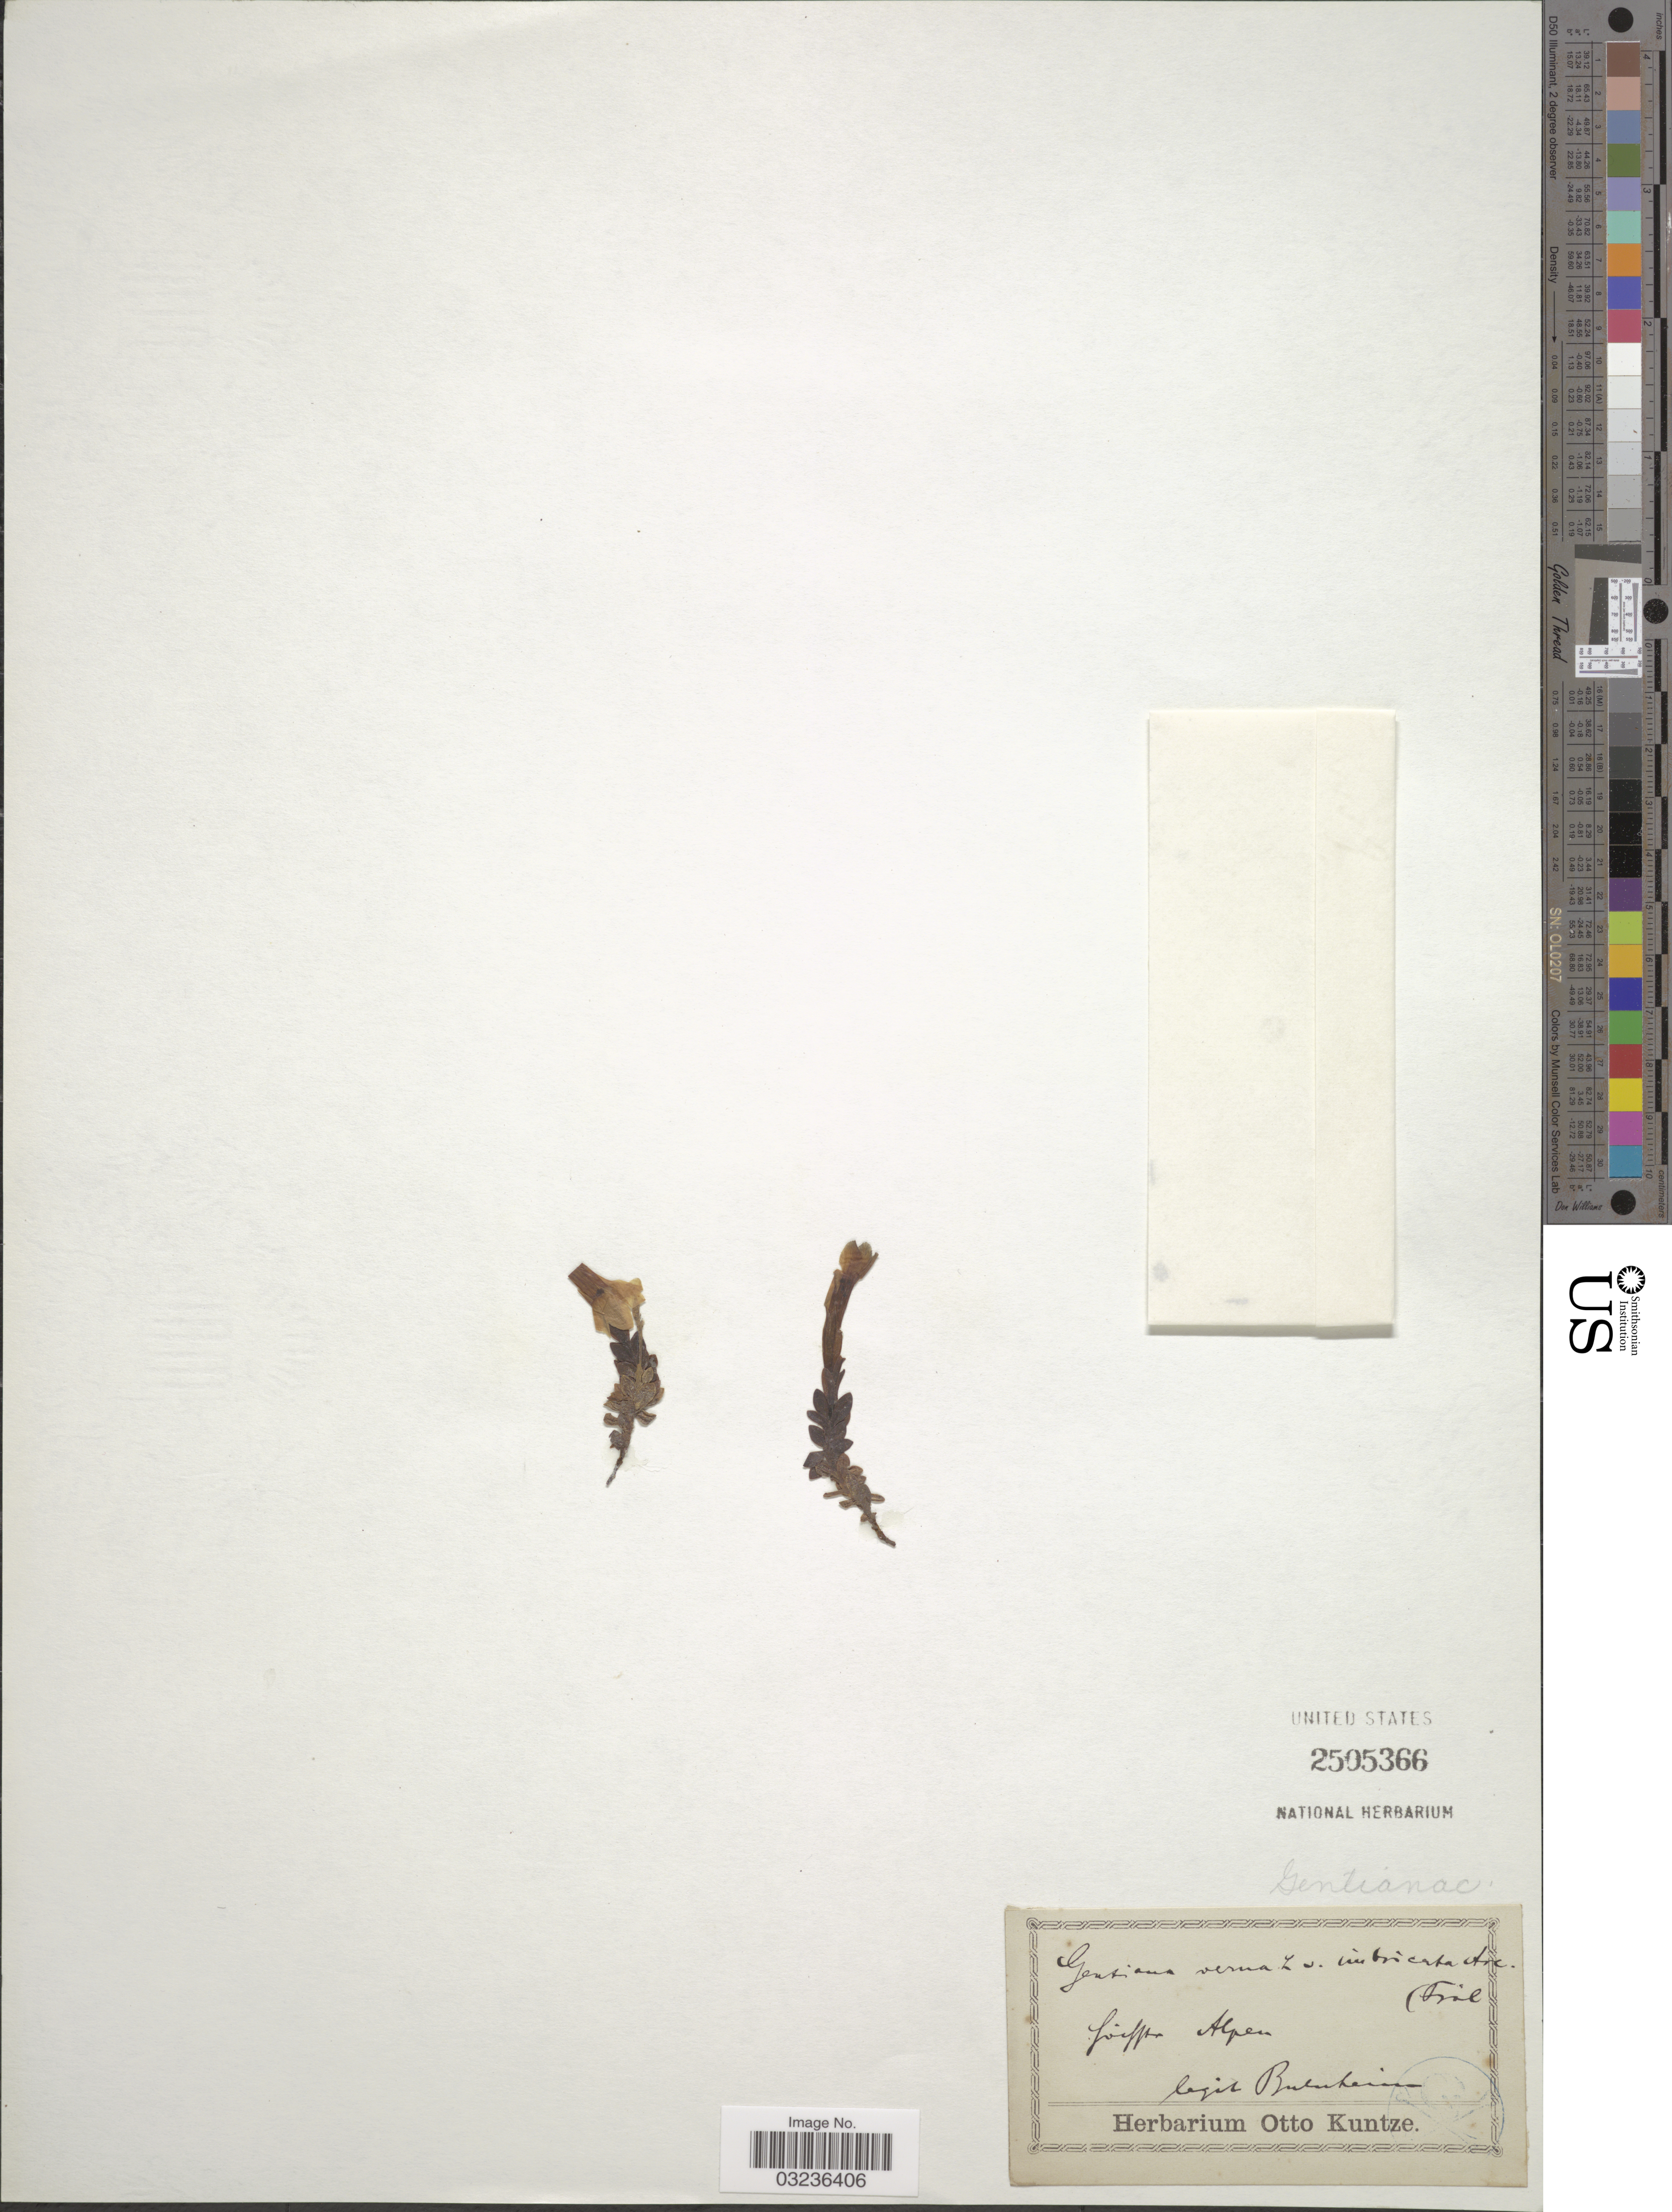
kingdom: Plantae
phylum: Tracheophyta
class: Magnoliopsida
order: Gentianales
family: Gentianaceae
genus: Gentiana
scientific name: Gentiana verna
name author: L.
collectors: Bulnheim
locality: [illegible text] Alpen.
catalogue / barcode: US 2505366